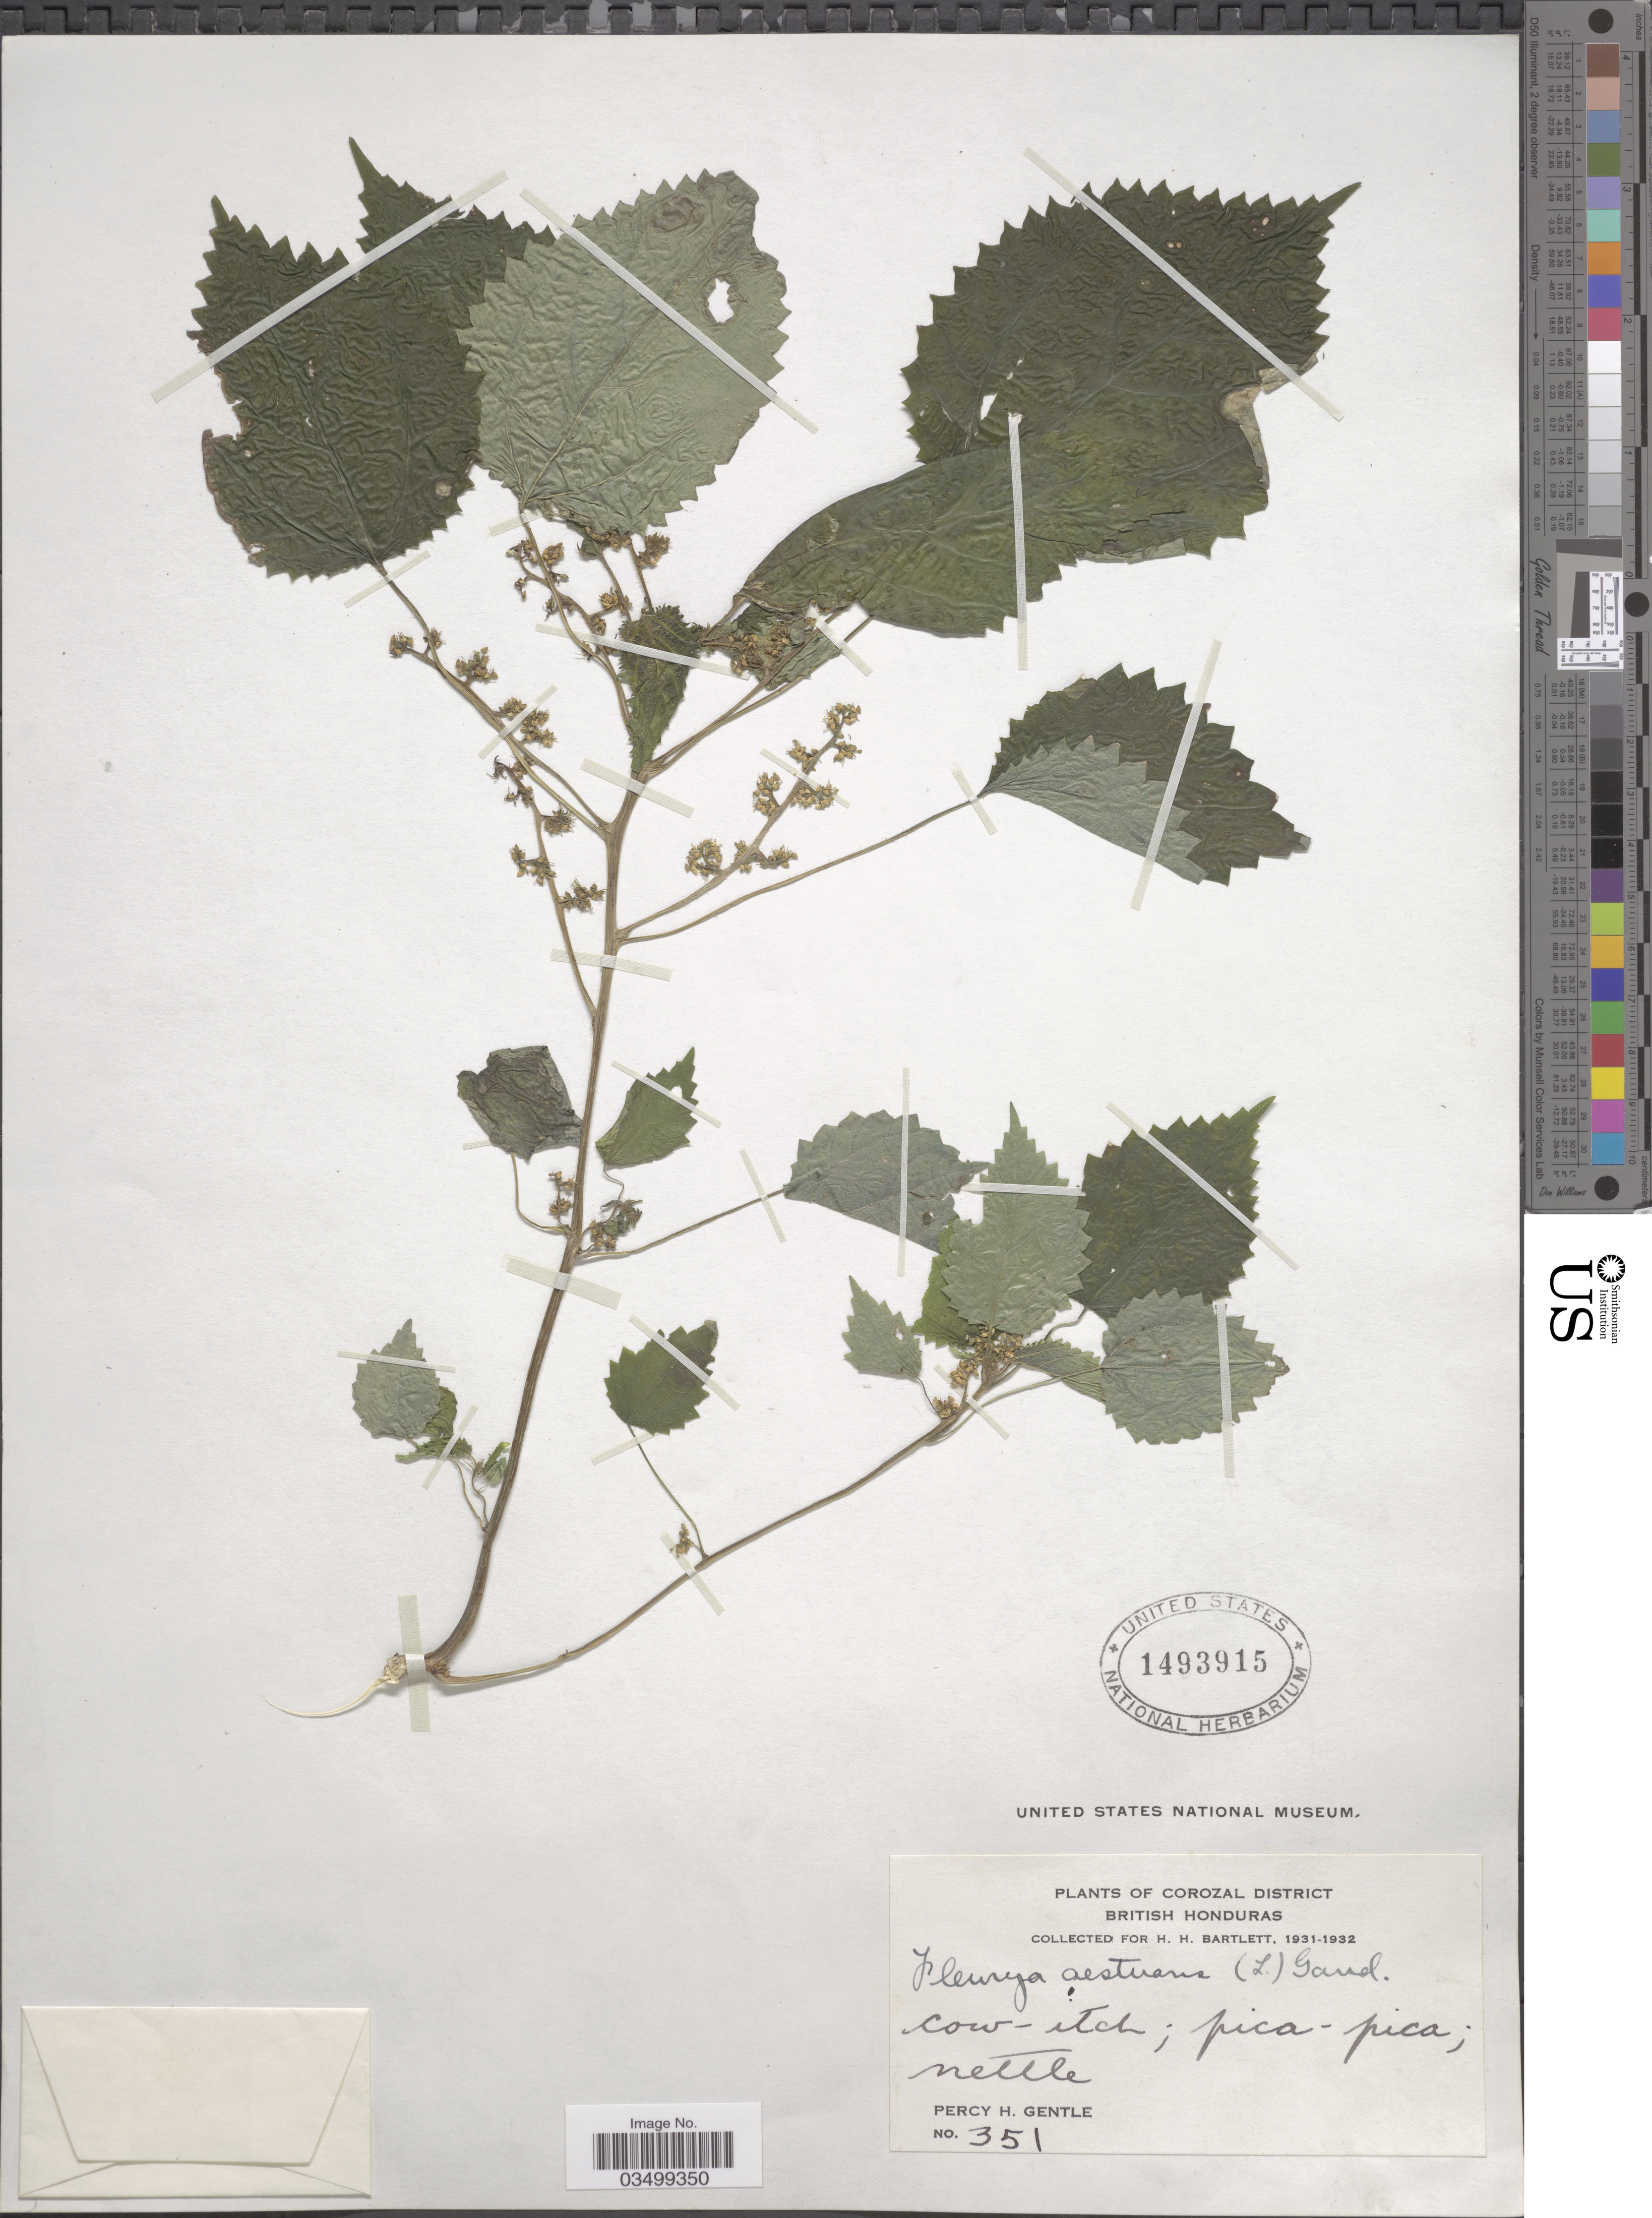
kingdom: Plantae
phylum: Tracheophyta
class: Magnoliopsida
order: Rosales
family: Urticaceae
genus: Laportea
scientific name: Laportea aestuans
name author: (L.) Chew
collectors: P. H. Gentle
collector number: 351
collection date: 1931/1932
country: Belize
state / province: Corozal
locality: Corozal District. British Honduras.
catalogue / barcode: US 1493915